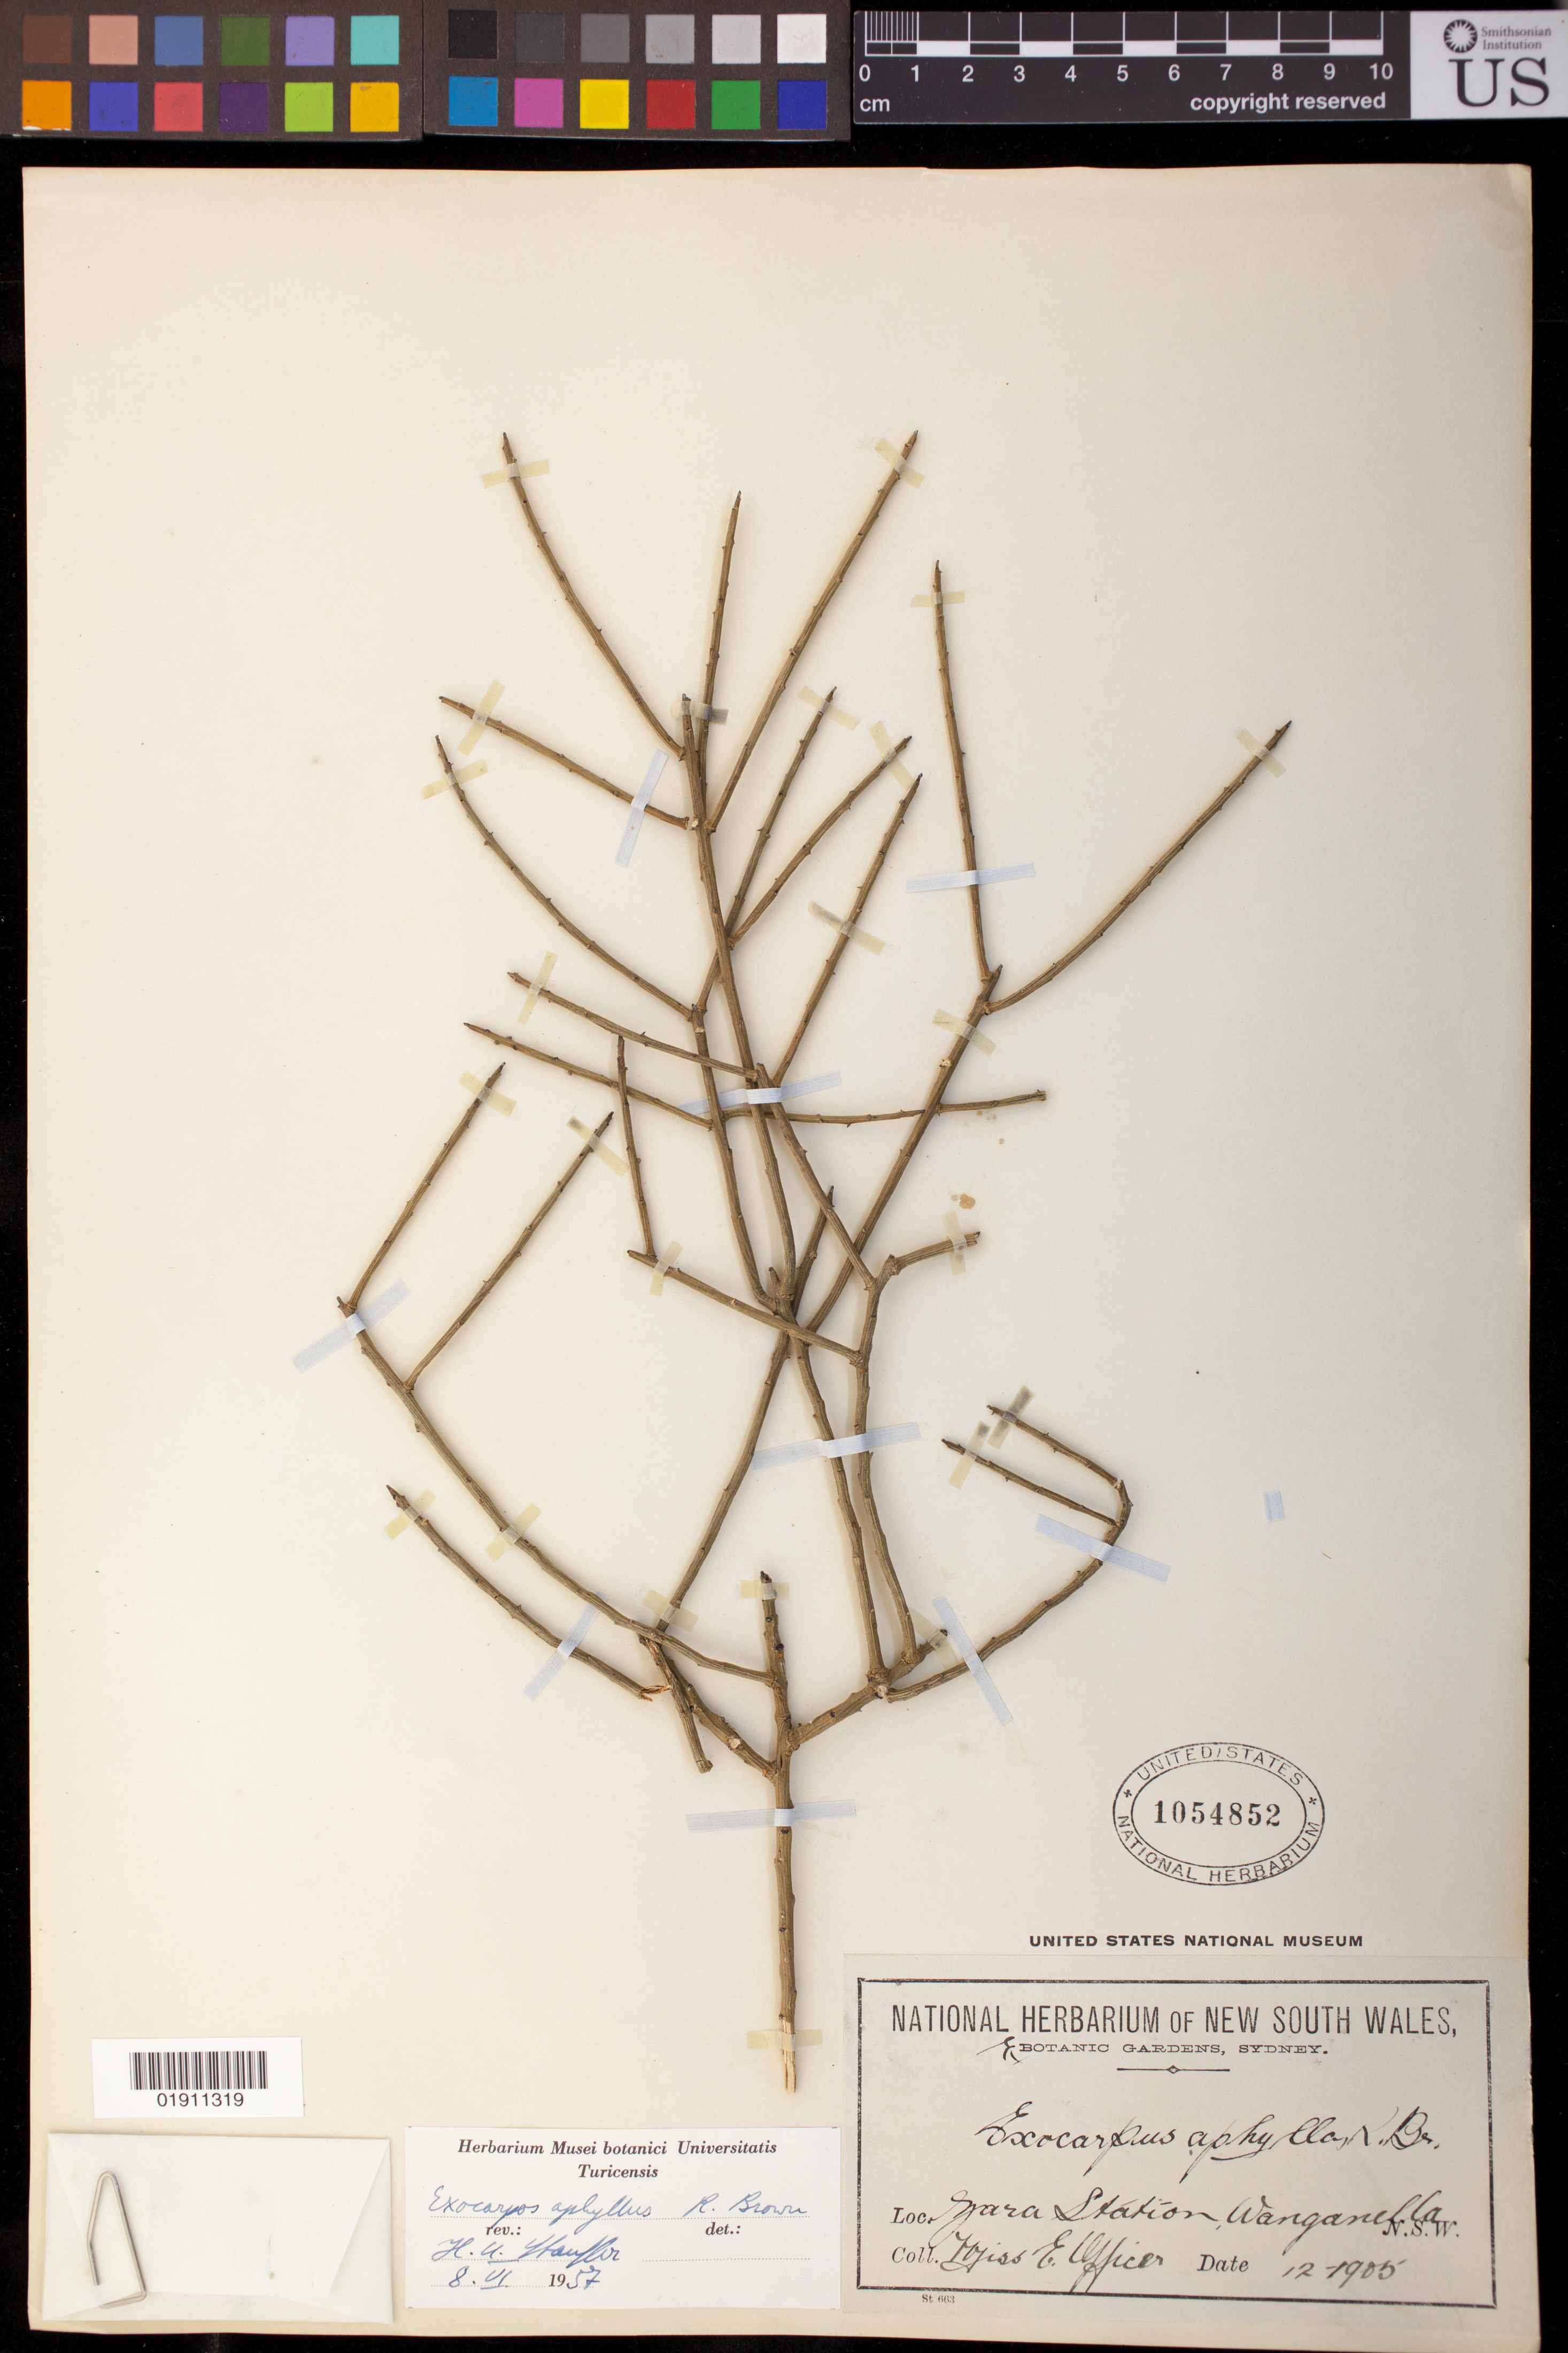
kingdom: Plantae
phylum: Tracheophyta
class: Magnoliopsida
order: Santalales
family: Santalaceae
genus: Exocarpos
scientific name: Exocarpos aphyllus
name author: R. Br.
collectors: E. Officer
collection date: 1905-12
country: Australia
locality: Zara Station Wanganella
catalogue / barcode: US 1054852